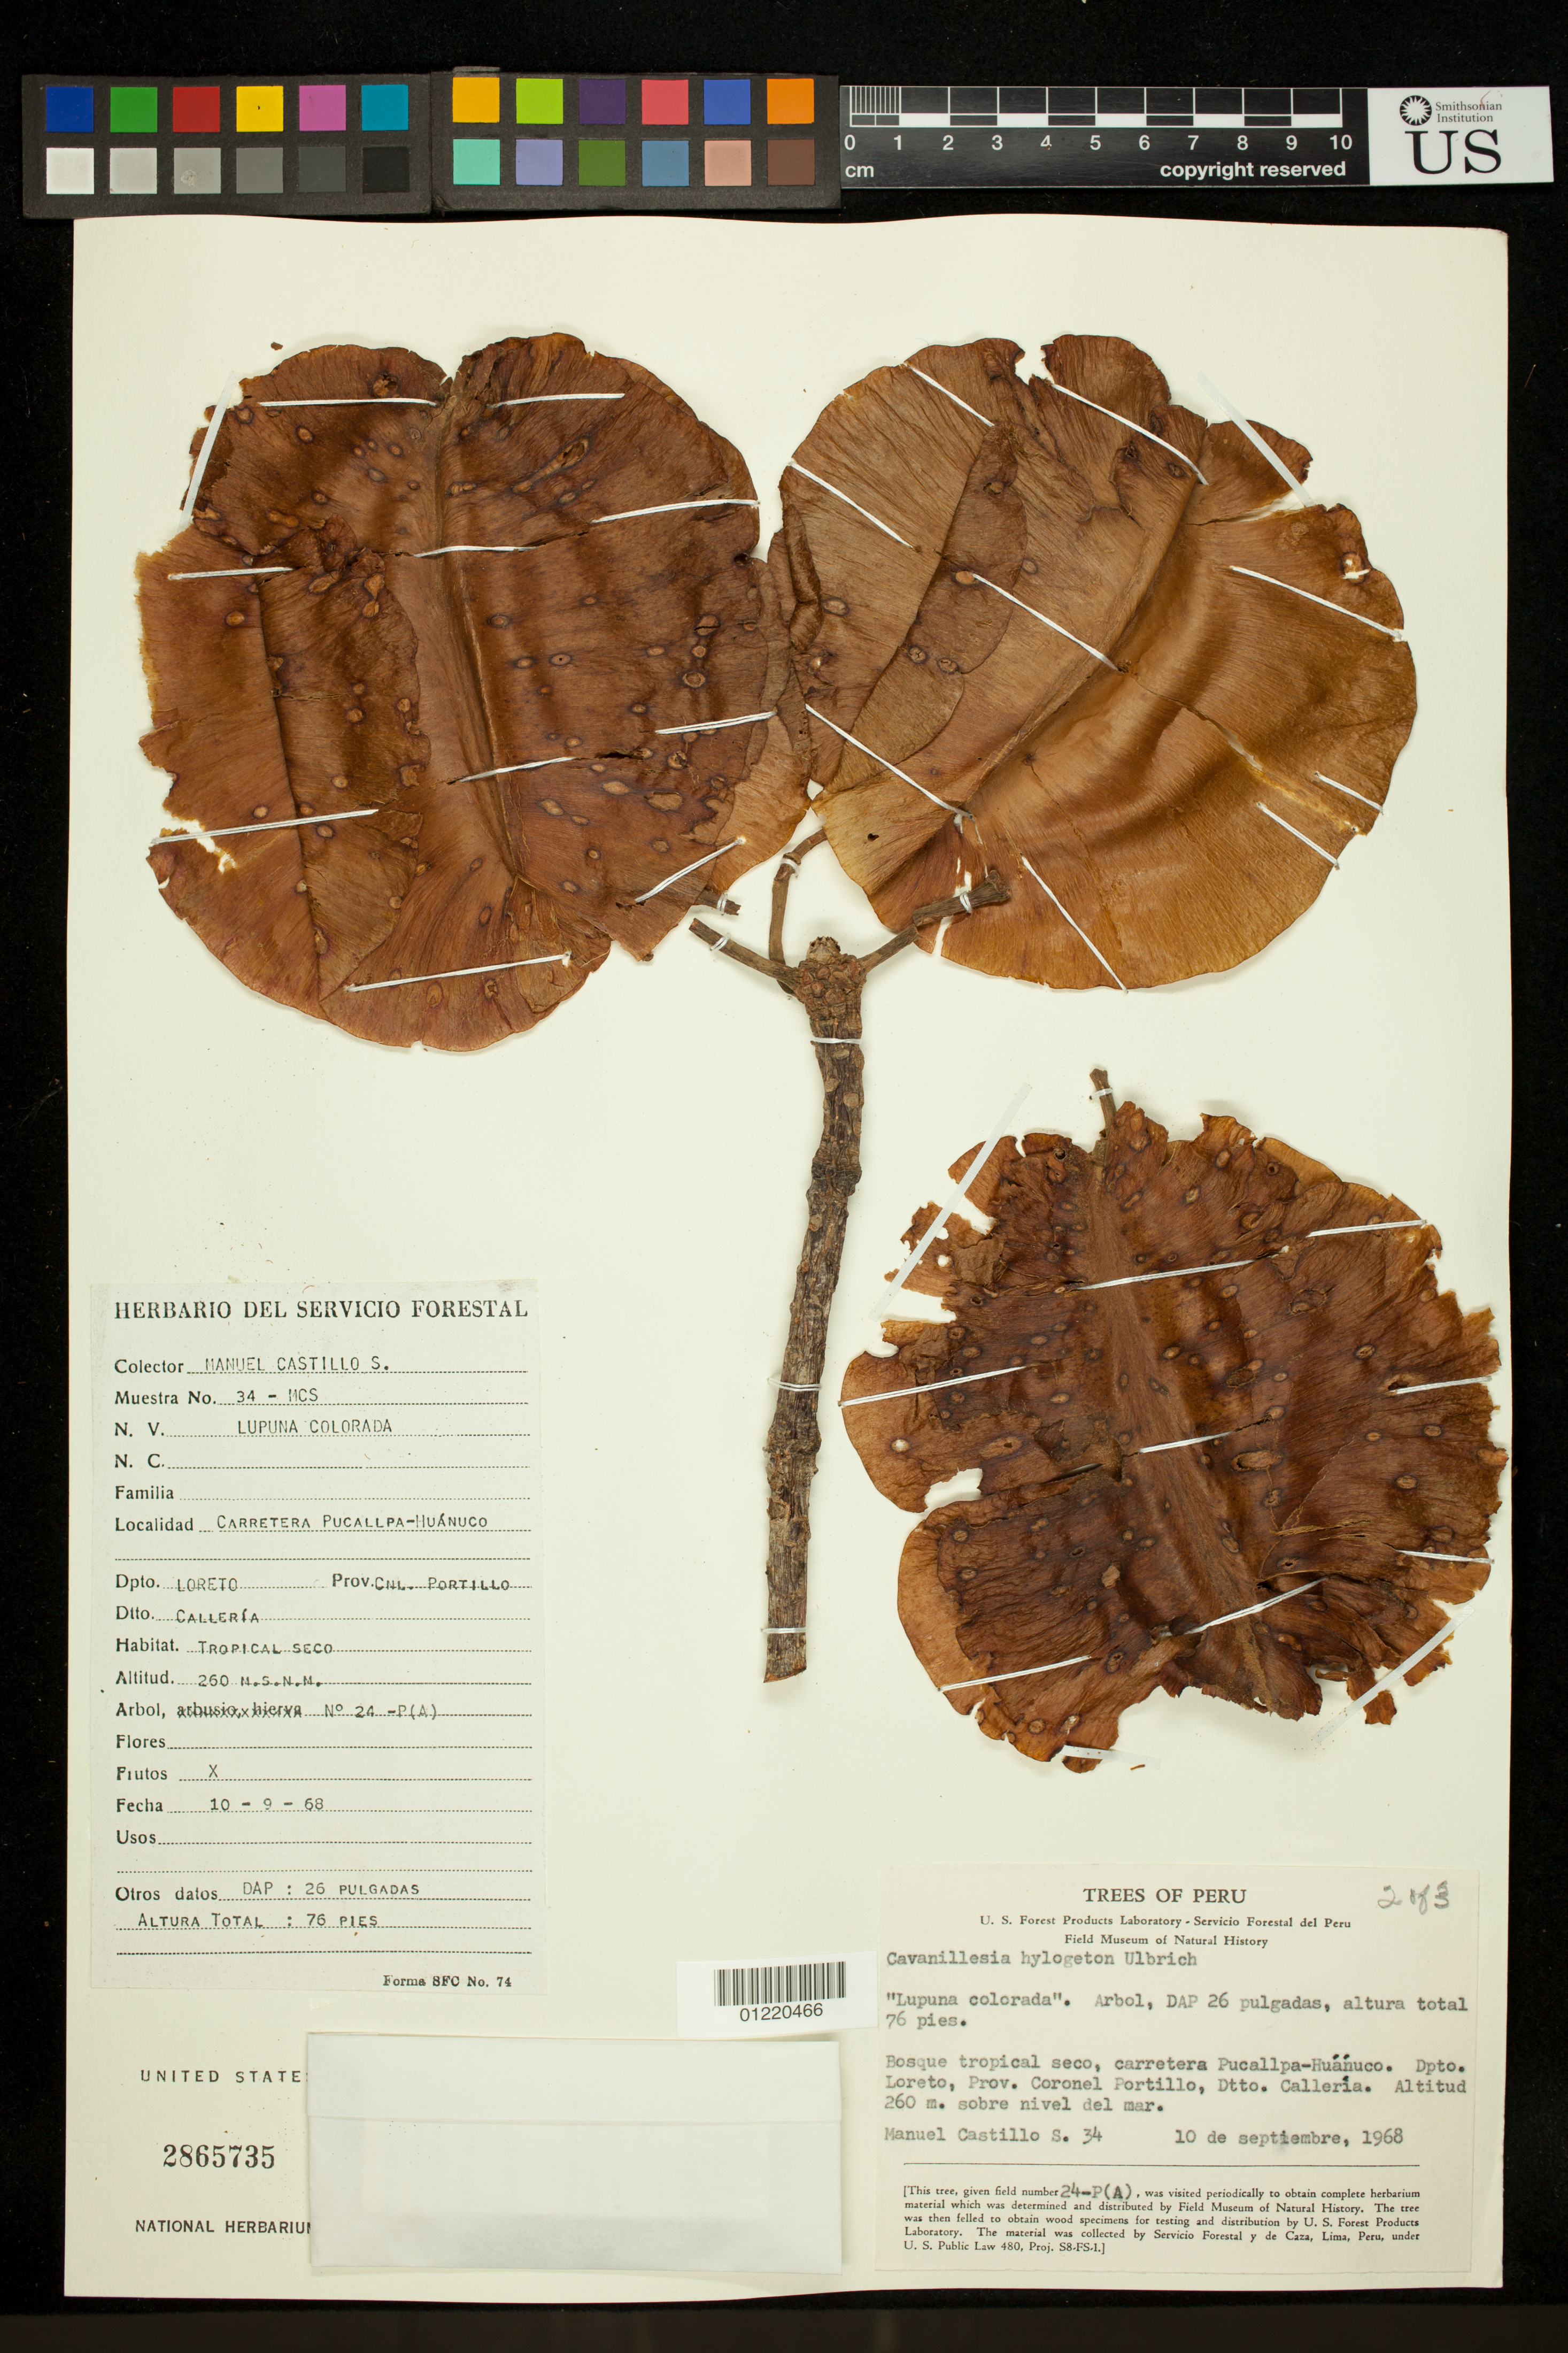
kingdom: Plantae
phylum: Tracheophyta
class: Magnoliopsida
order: Malvales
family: Malvaceae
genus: Cavanillesia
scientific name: Cavanillesia hylogeiton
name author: Ulbr.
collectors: M. Castillo S.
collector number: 34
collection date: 1968-09-10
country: Peru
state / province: Ucayali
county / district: Coronel Portillo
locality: Bosque tripical seco, carratera Pucallpa-Huanuco, Dtto. Callerîa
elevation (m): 260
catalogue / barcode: US 2865735